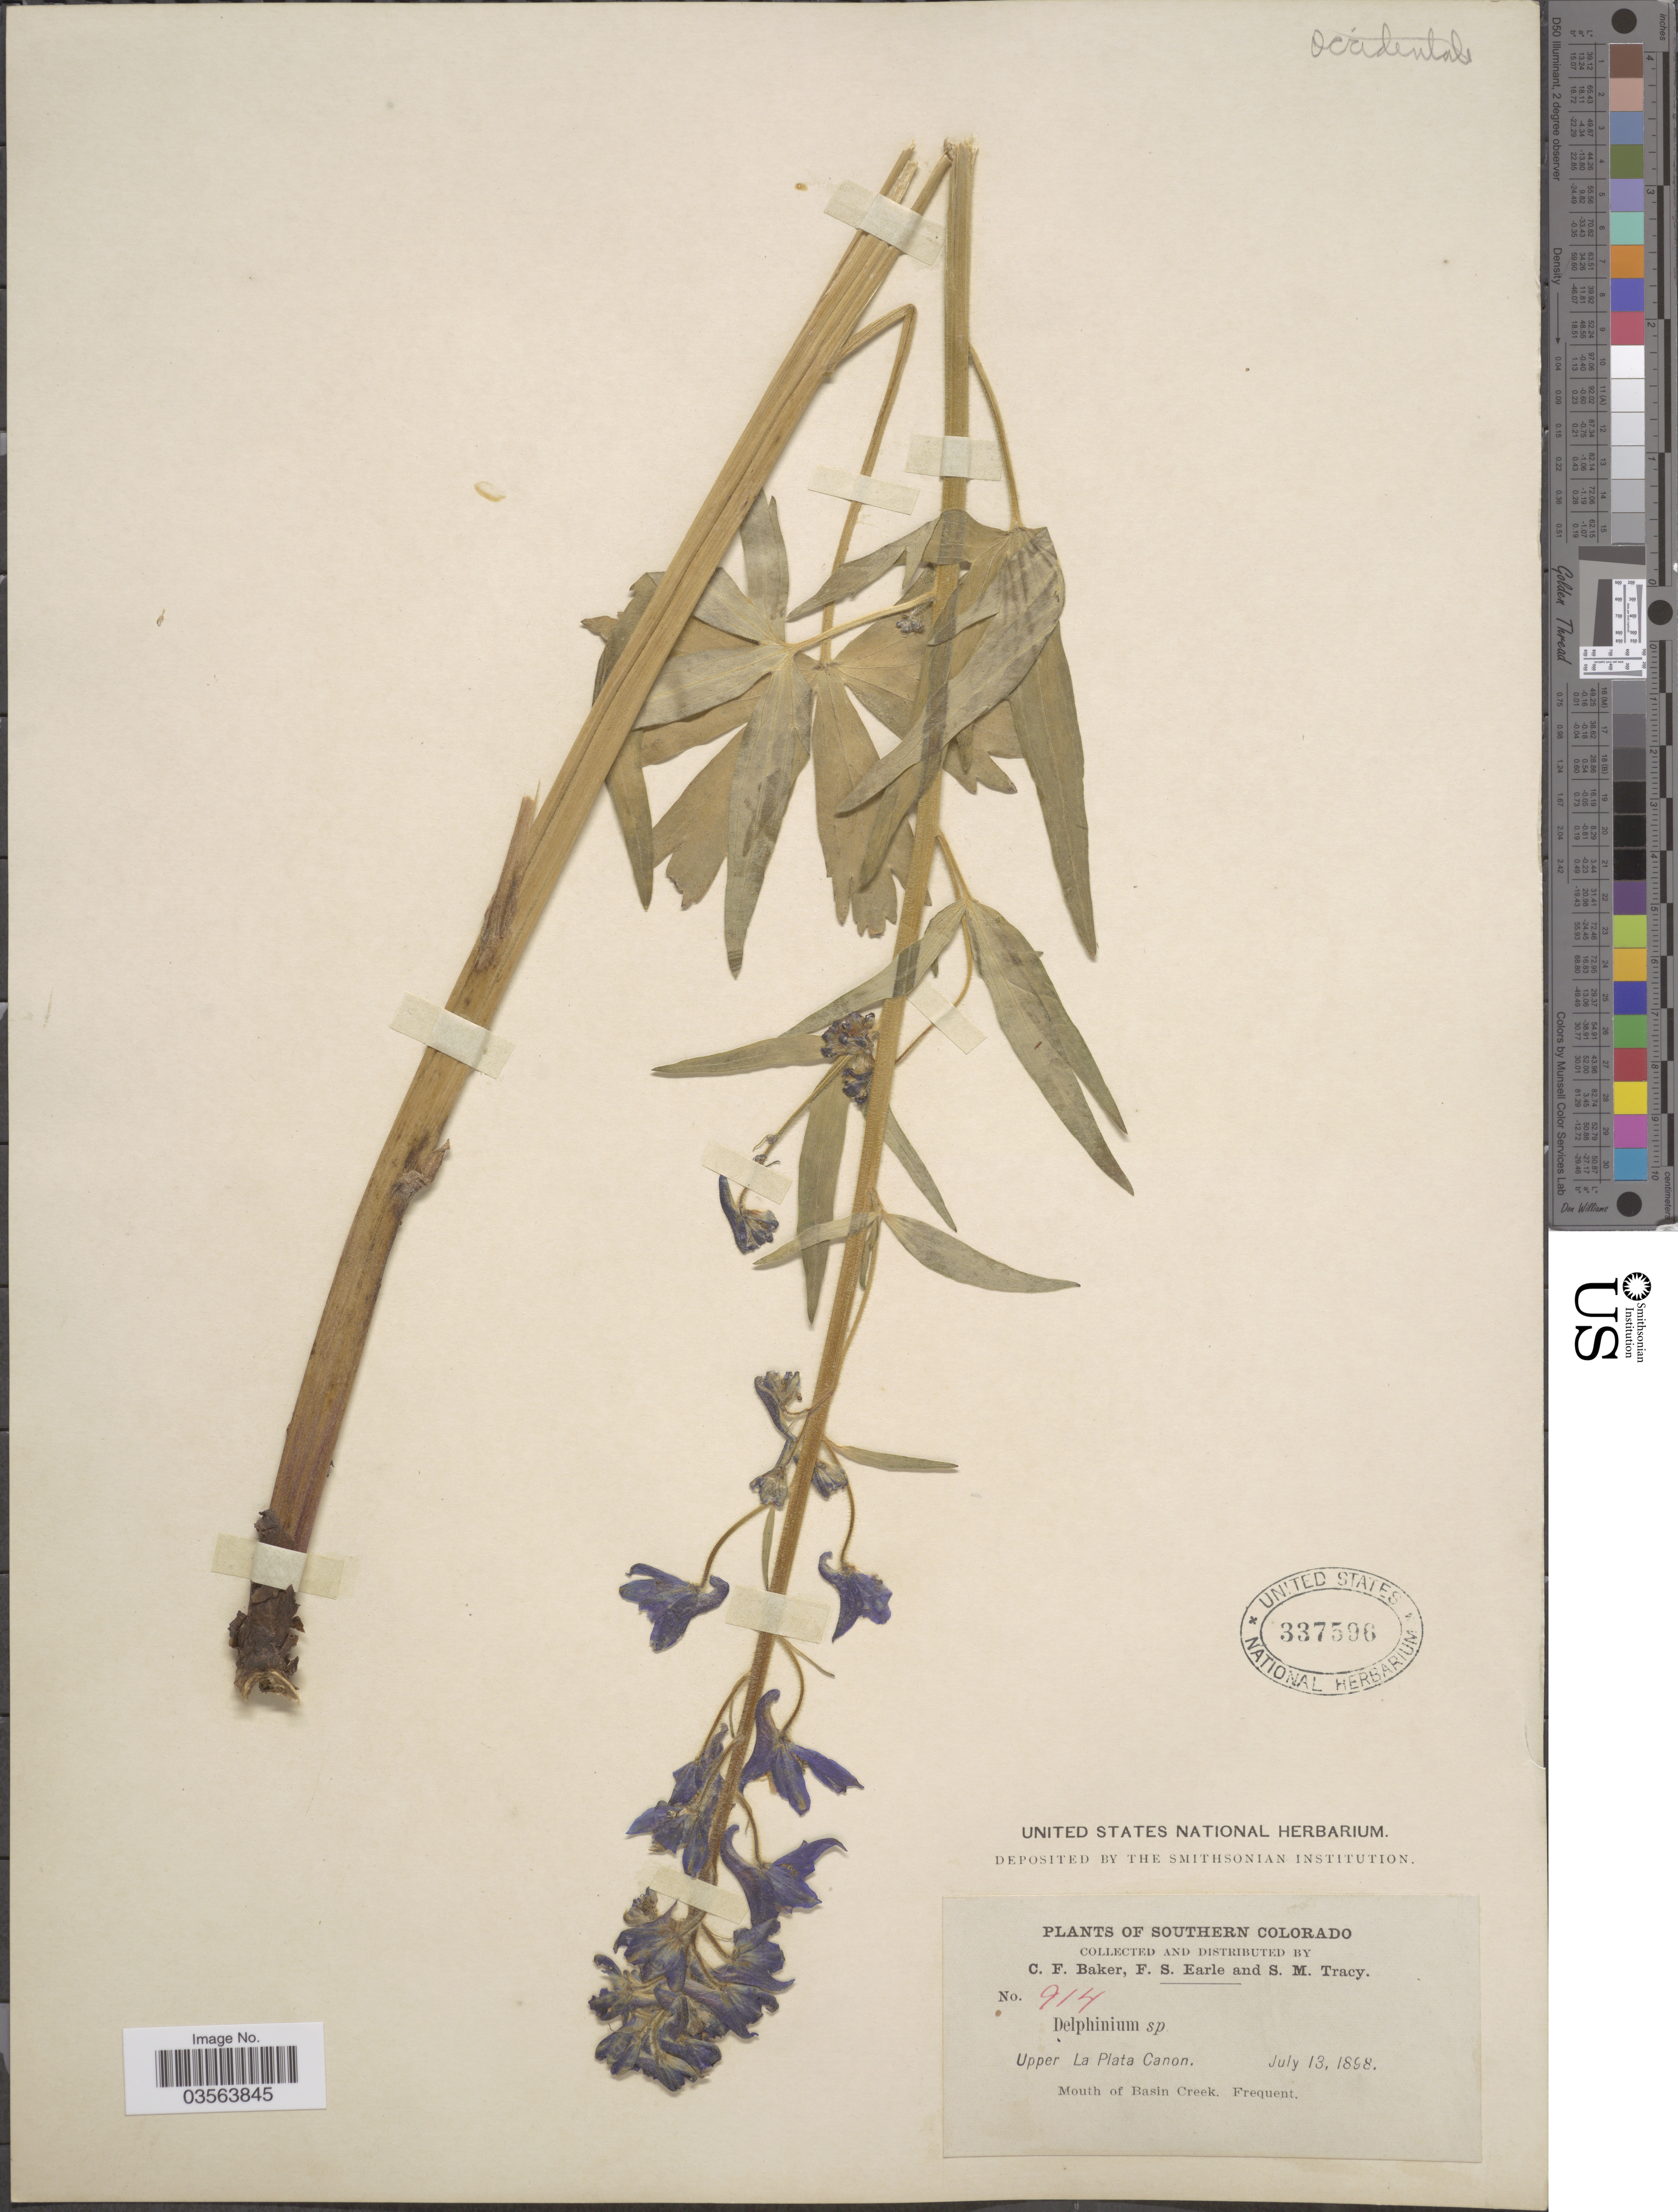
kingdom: Plantae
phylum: Tracheophyta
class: Magnoliopsida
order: Ranunculales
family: Ranunculaceae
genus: Delphinium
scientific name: Delphinium x occidentale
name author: (S. Watson) S. Watson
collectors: C. F. Baker, F. S. Earle & S. M. Tracy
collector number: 914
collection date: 1898-07-13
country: United States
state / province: Colorado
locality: Southern Colorado. Upper La Plata Canon. Mouth of Basin Creek.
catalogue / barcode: US 337596